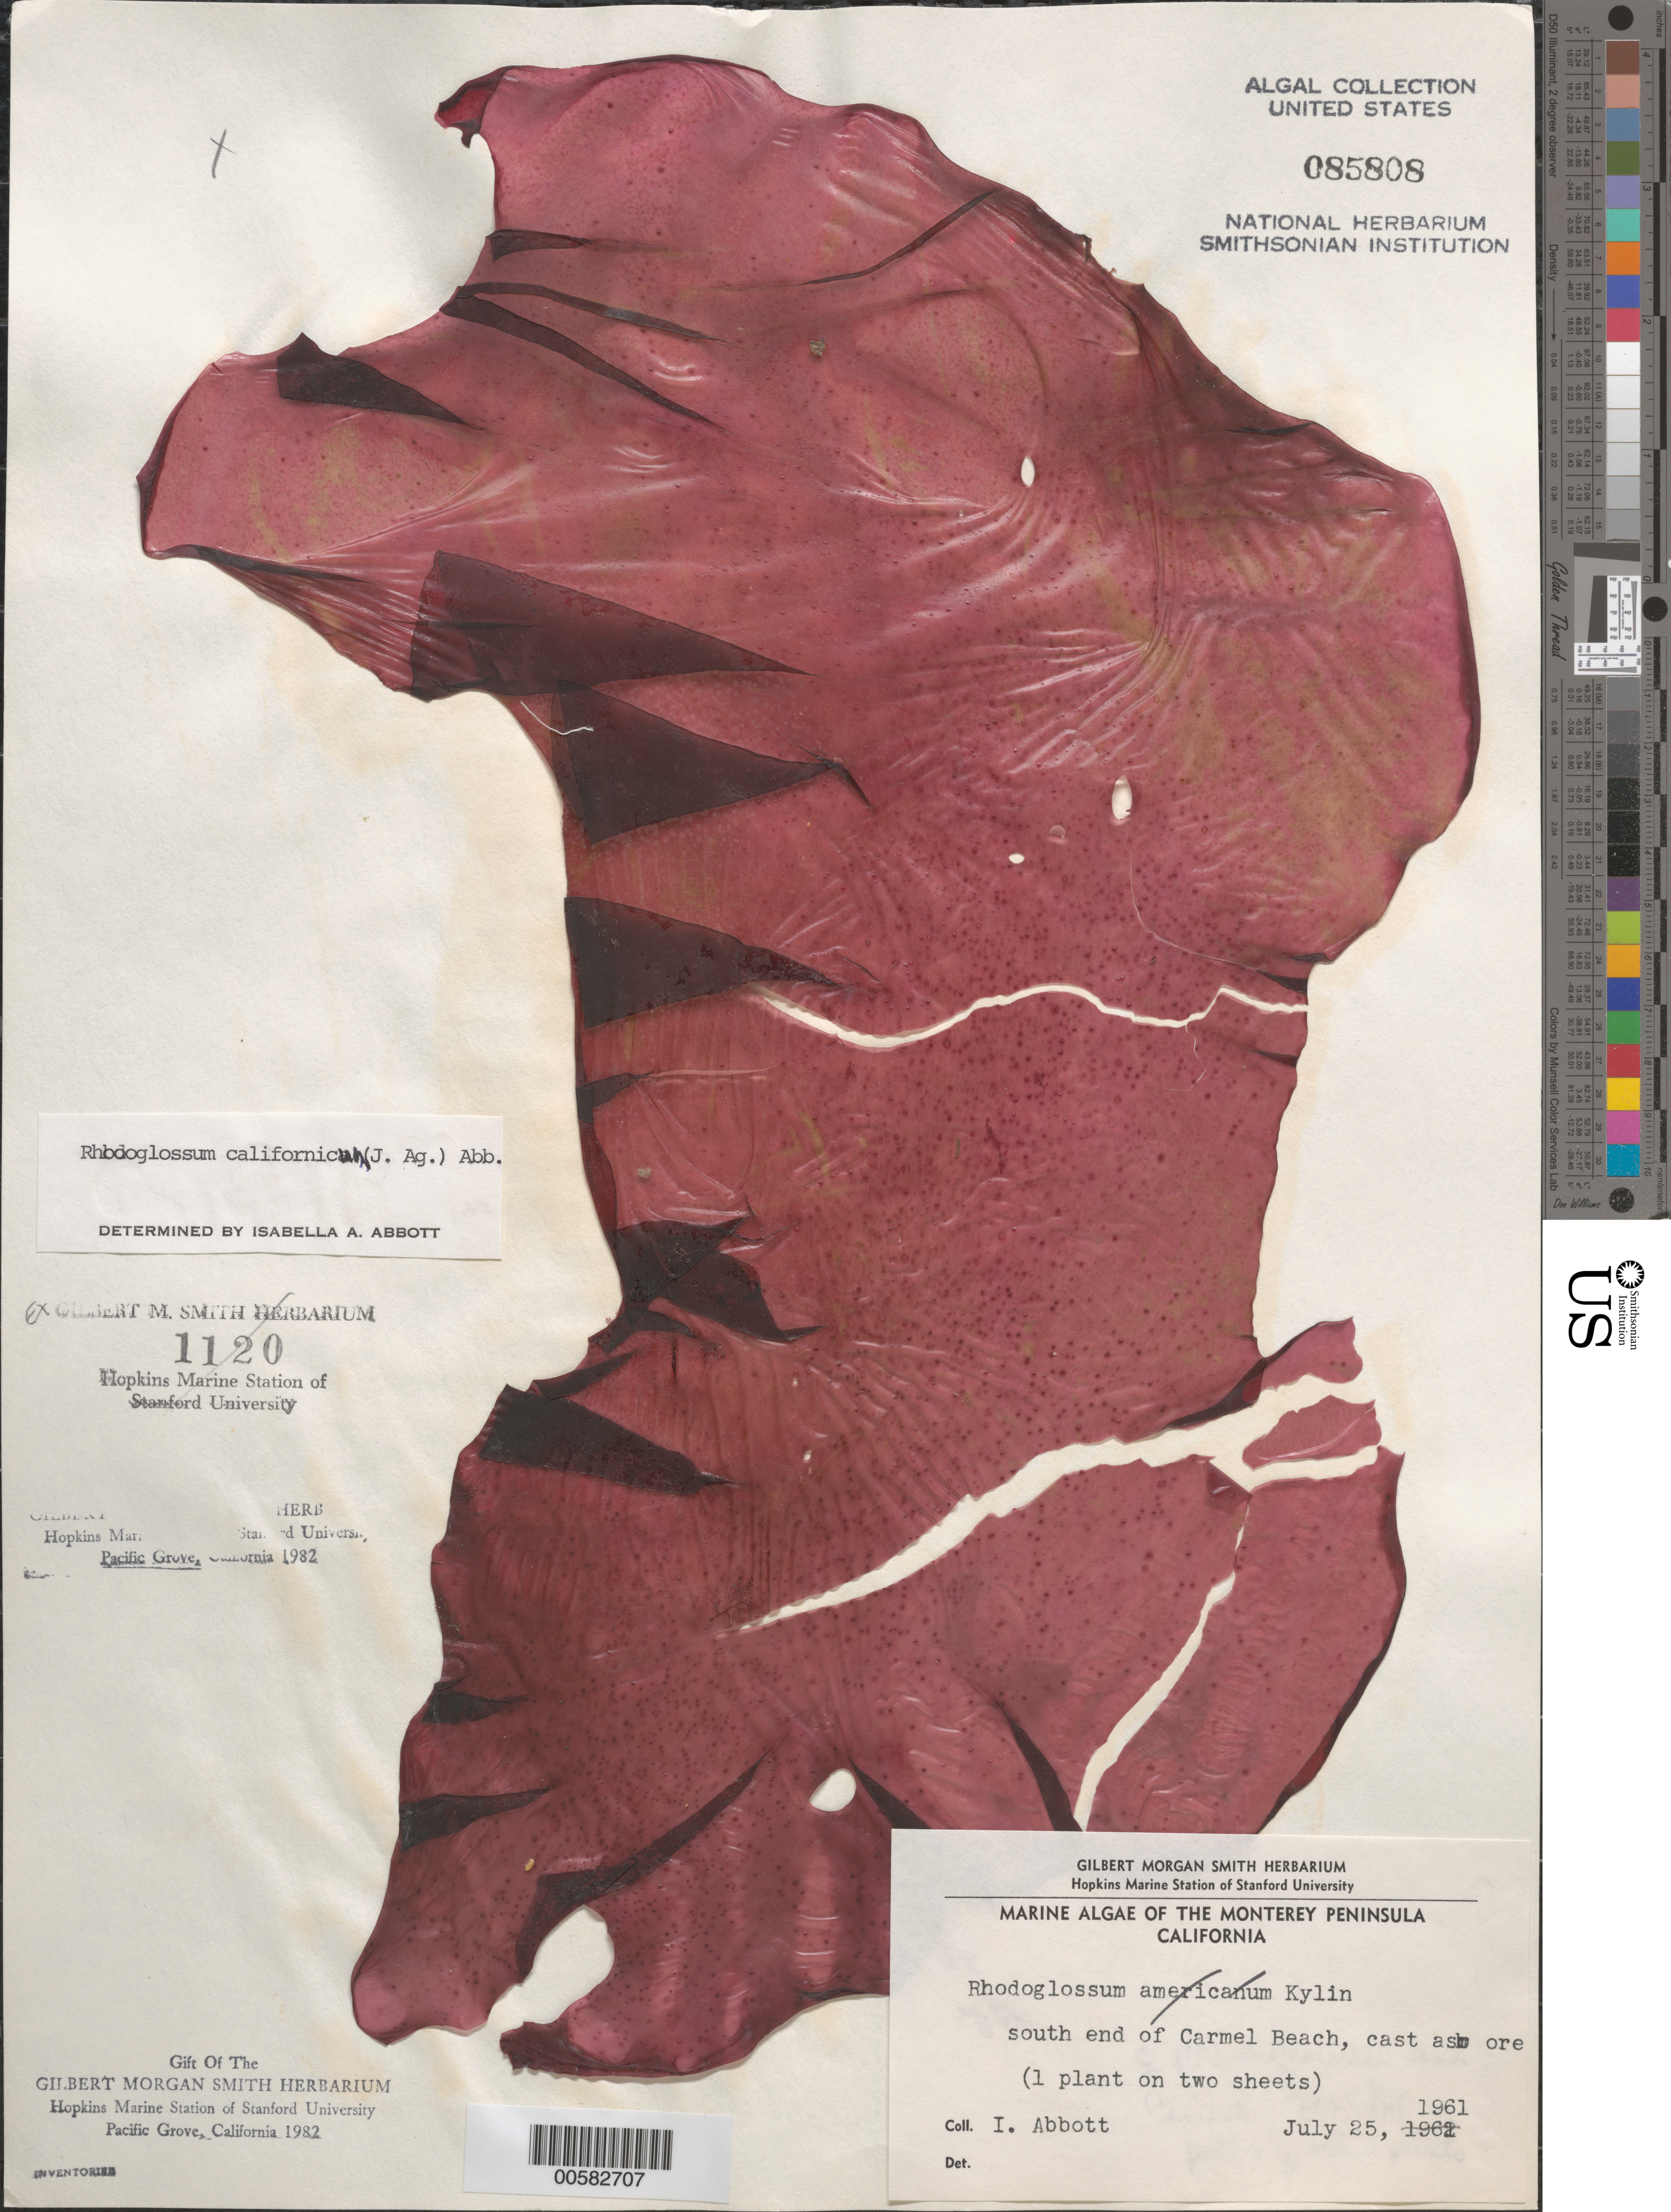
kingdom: Plantae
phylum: Rhodophyta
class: Florideophyceae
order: Gigartinales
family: Gigartinaceae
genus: Mazzaella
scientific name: Mazzaella californica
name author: (J. Agardh) G. De Toni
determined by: Algae name updating Project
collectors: I. A. Abbott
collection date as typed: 25 Jul 1961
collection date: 1961-07-25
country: United States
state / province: California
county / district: Monterey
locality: Carmel Beach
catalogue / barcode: US 85808